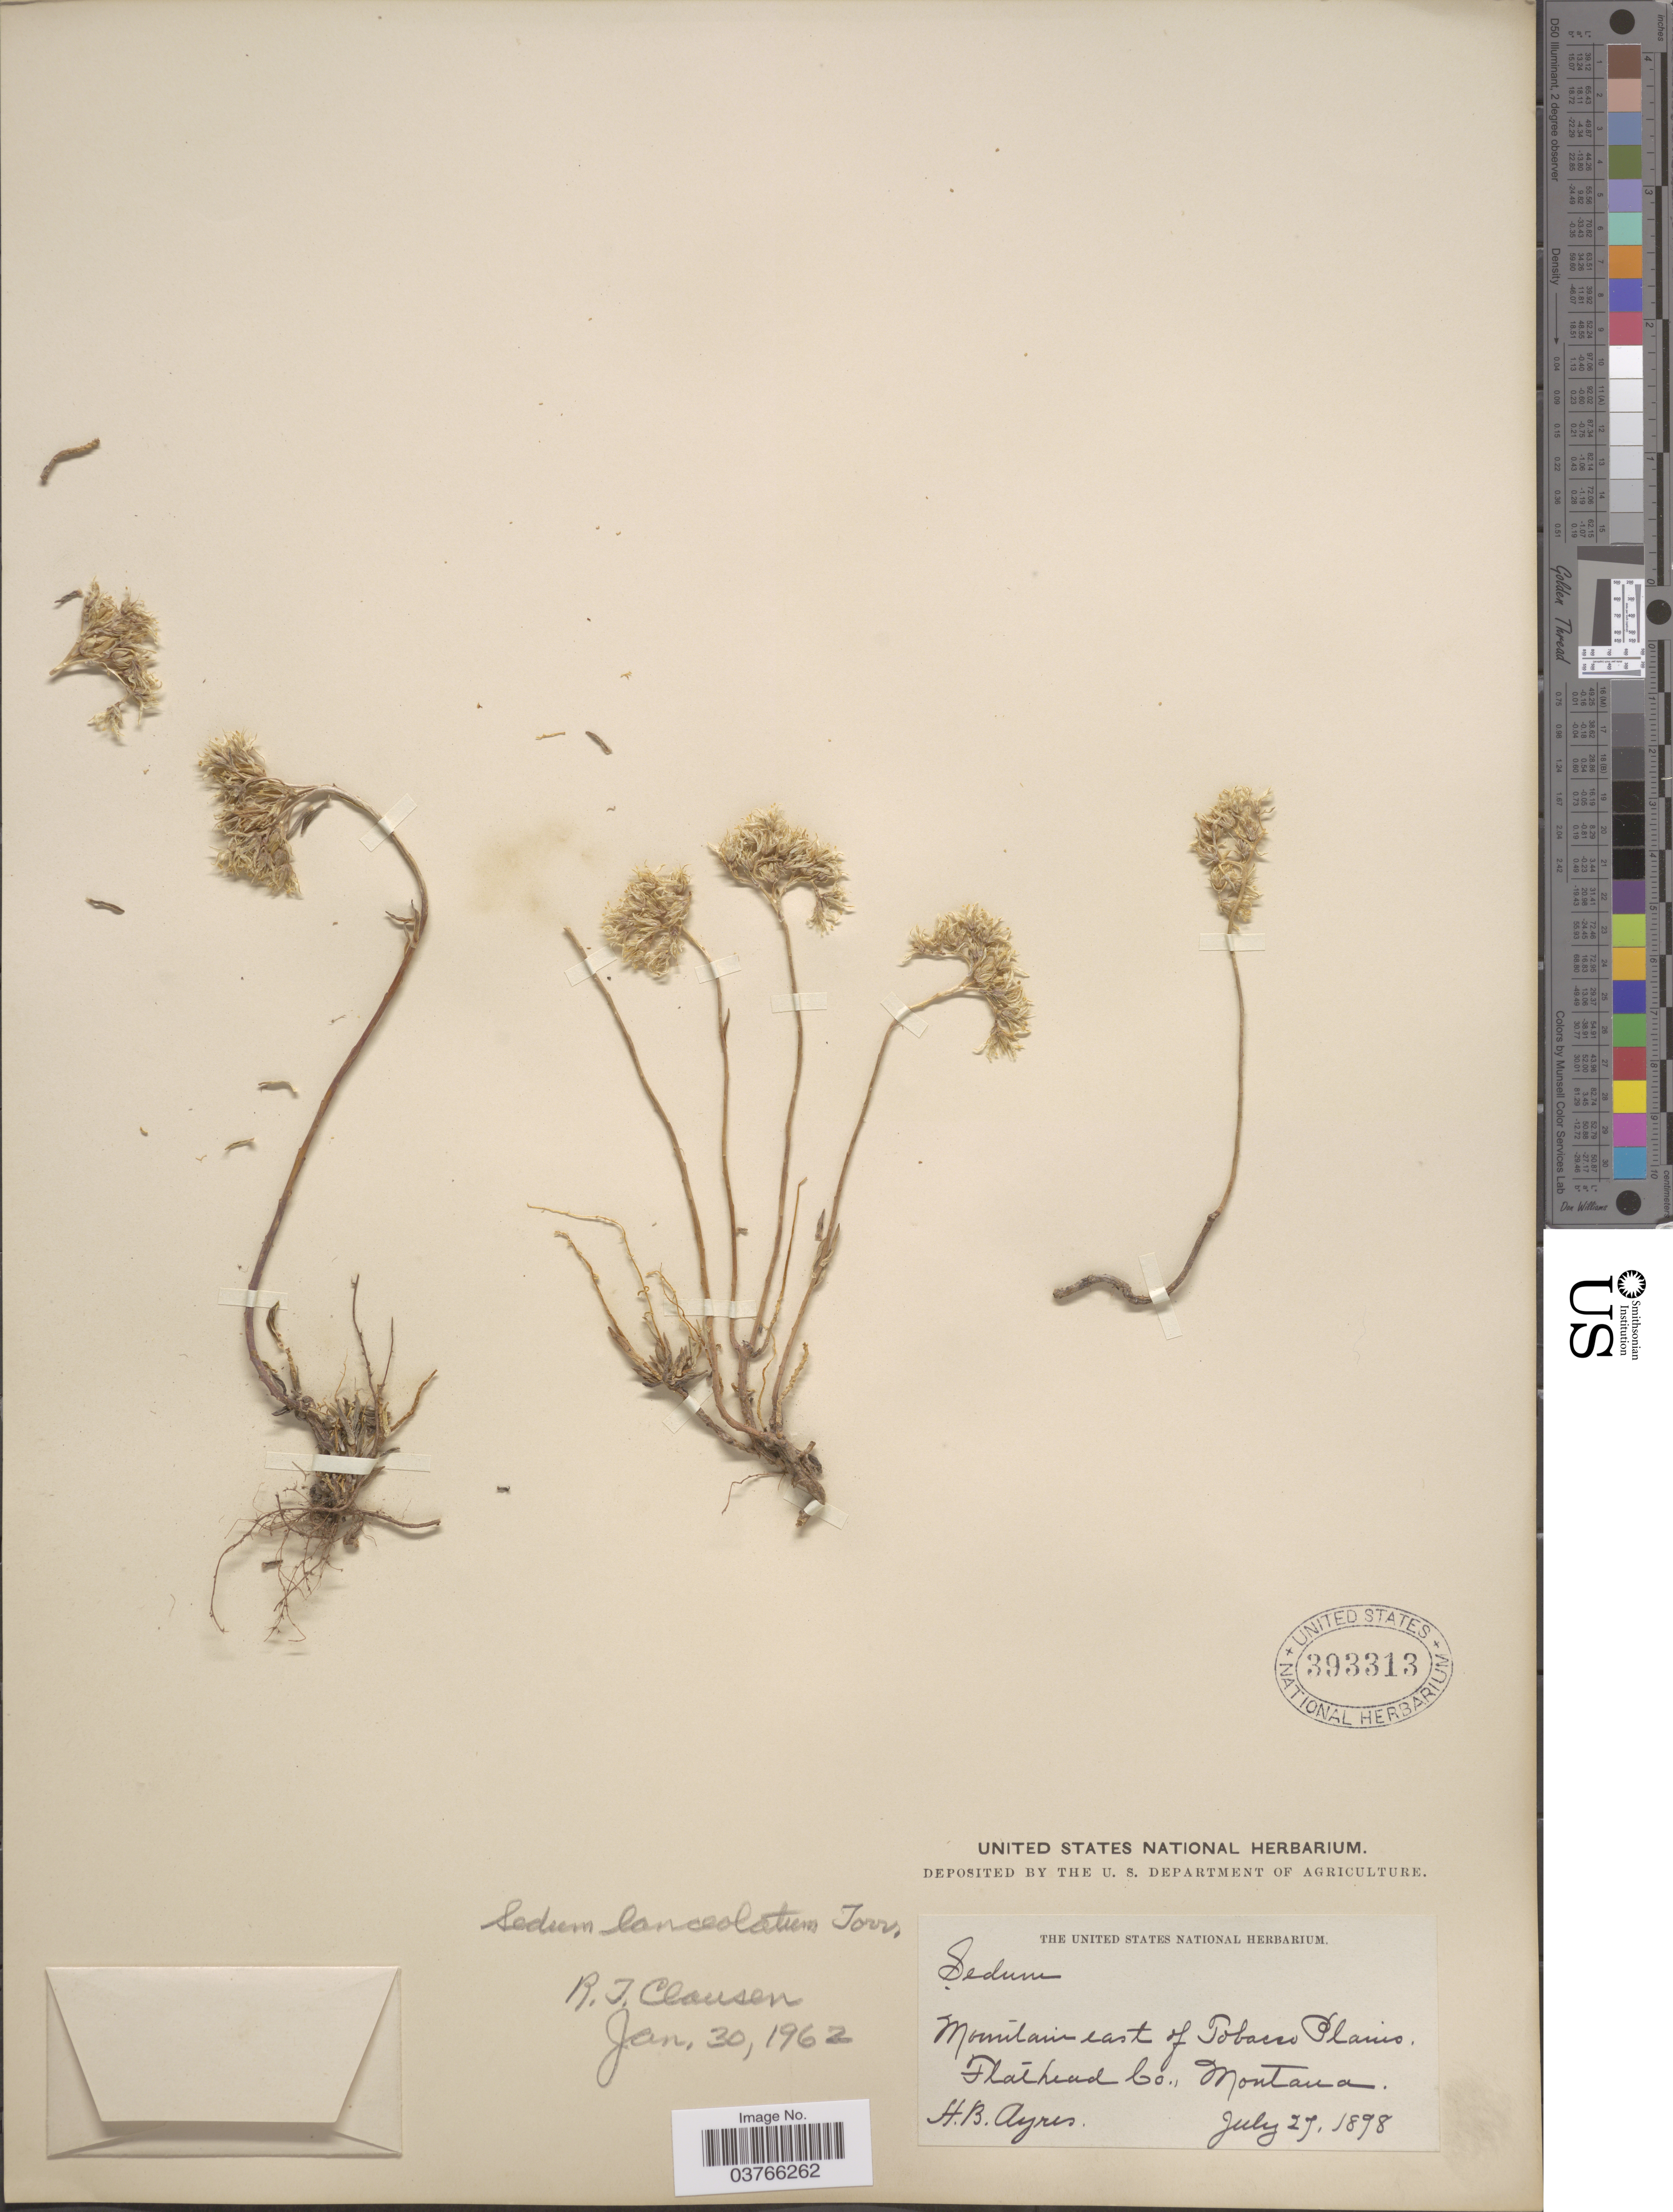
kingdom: Plantae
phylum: Tracheophyta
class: Magnoliopsida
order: Saxifragales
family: Crassulaceae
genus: Sedum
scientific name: Sedum lanceolatum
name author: Torr.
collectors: H. Ayres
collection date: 1898-07-27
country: United States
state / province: Montana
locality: Mountain east of Tobacco Plains, Flathead Co.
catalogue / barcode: US 393313